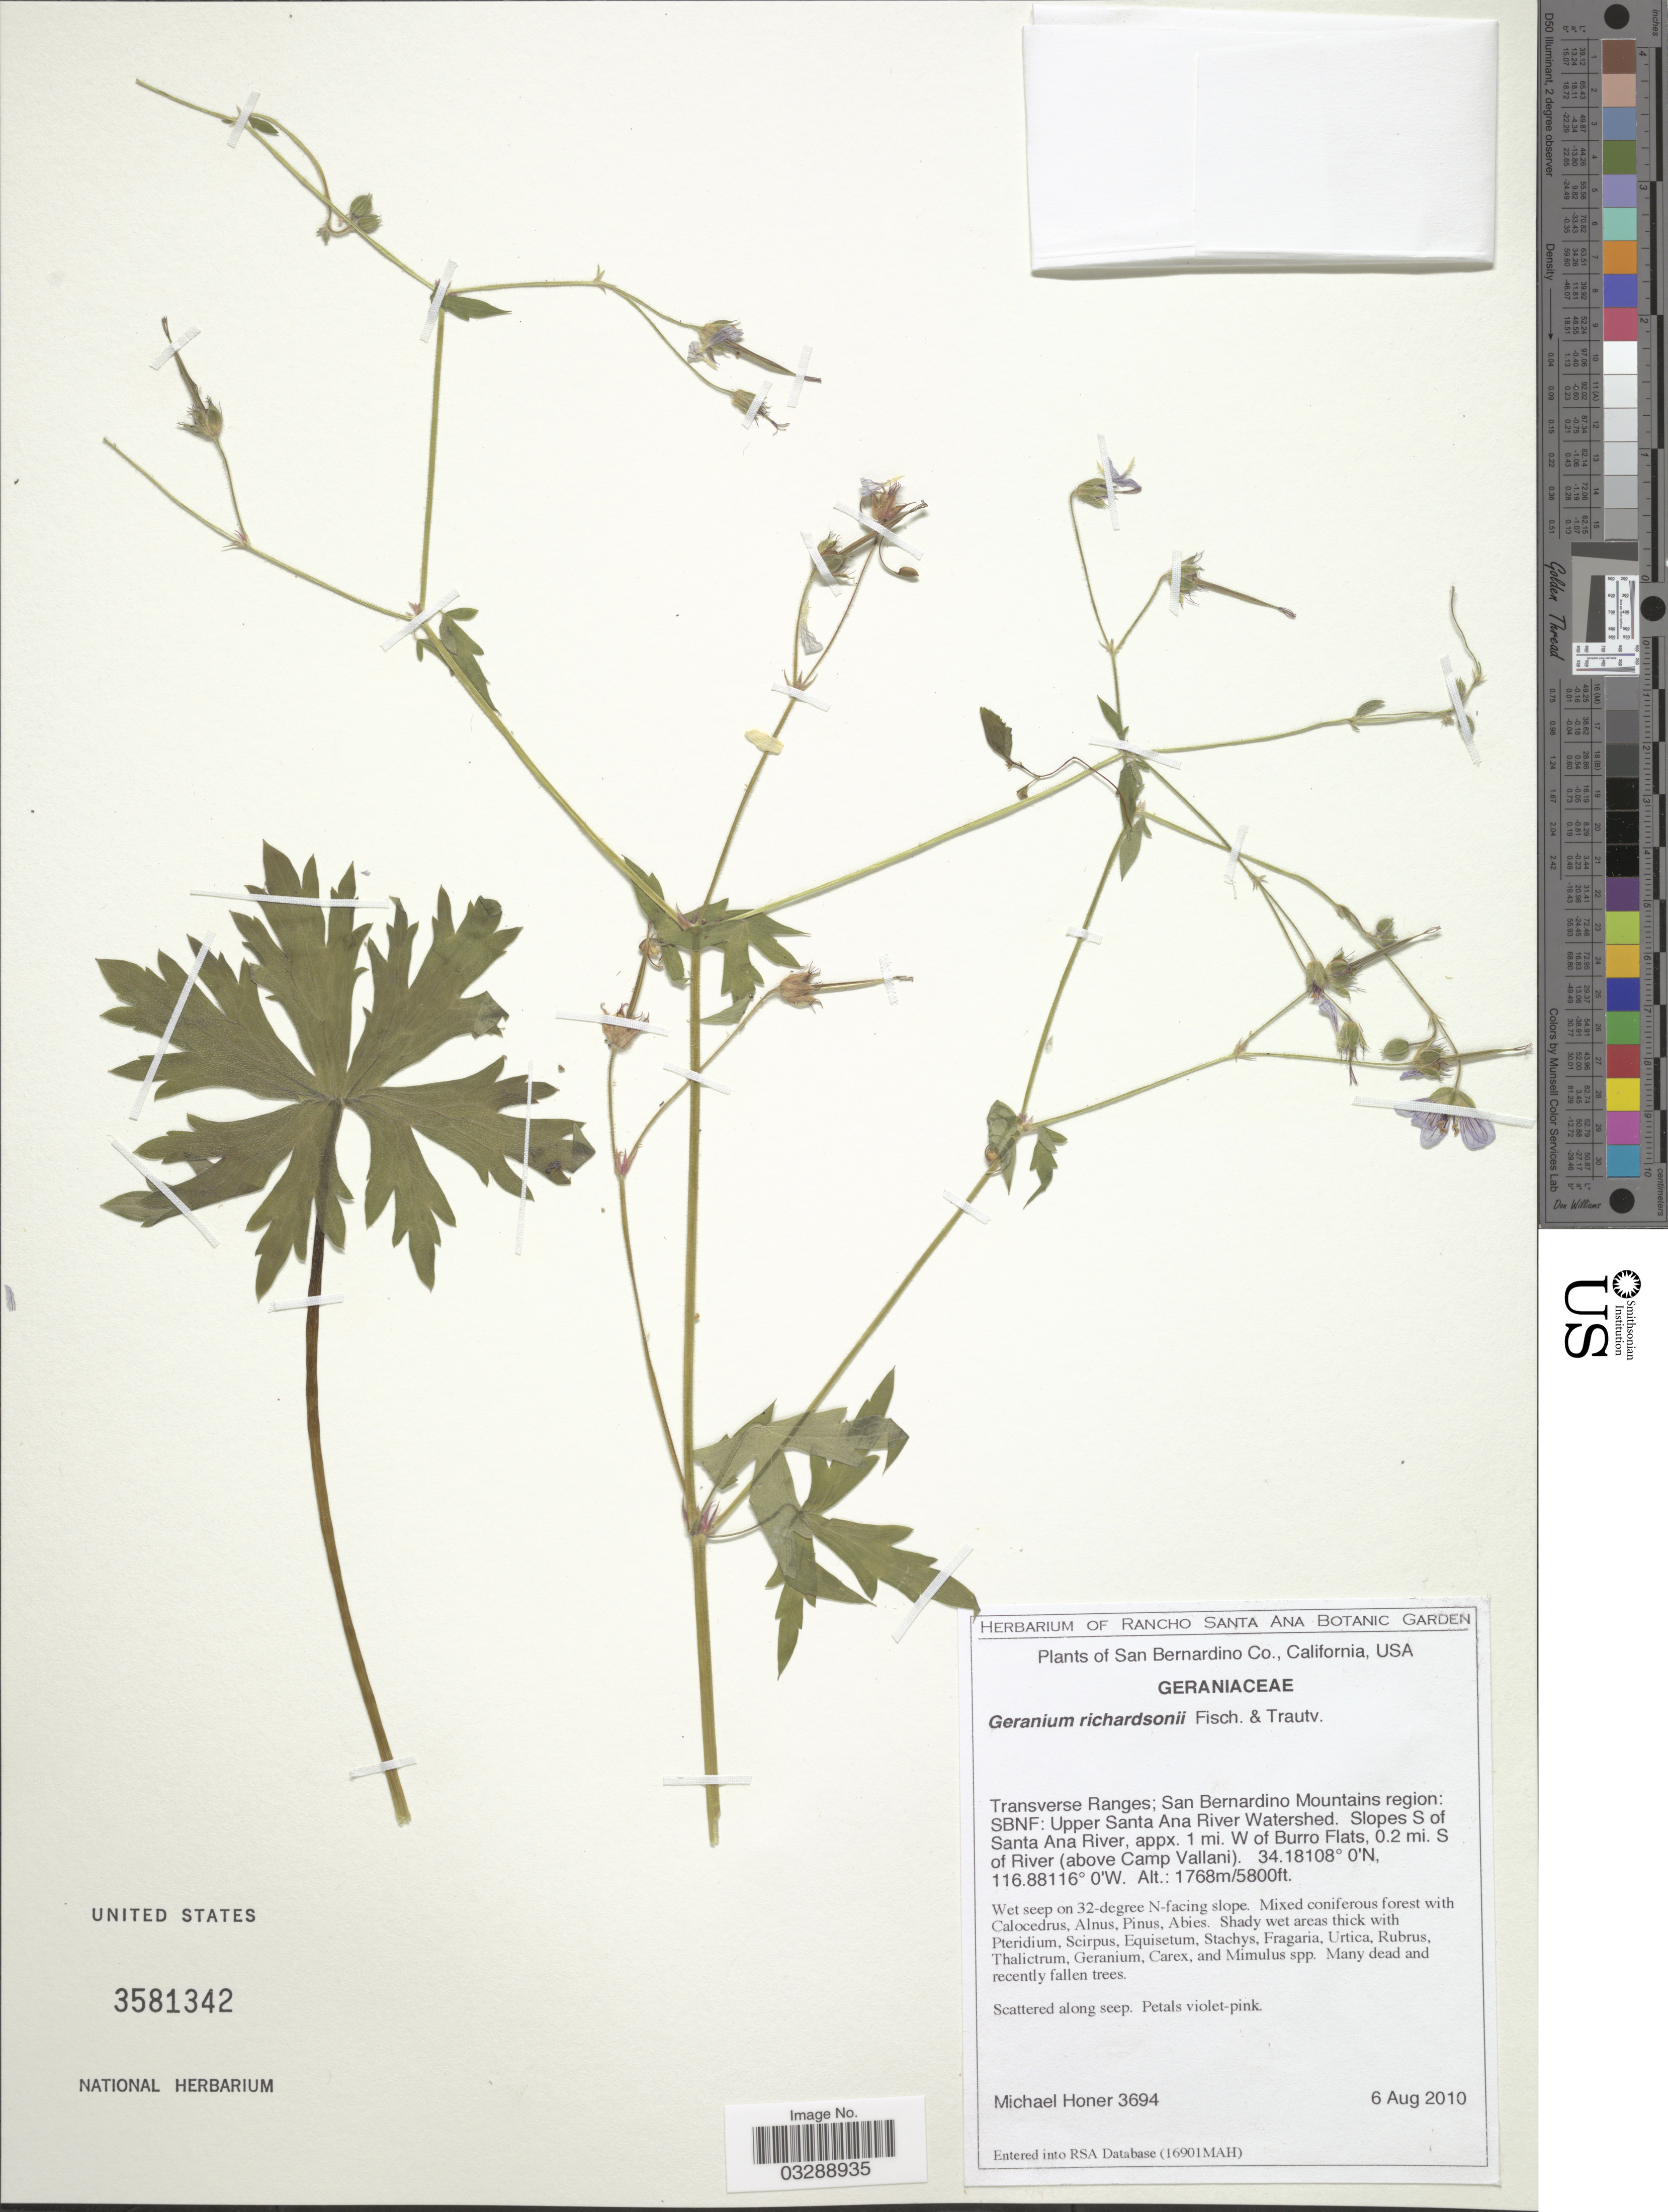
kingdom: Plantae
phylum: Tracheophyta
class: Magnoliopsida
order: Geraniales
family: Geraniaceae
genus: Geranium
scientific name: Geranium richardsonii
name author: Fisch. & Trautv.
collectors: M. Höner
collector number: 3694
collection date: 2010-08-06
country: United States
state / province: California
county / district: San Bernardino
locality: San Bernardino Co. Transverse Ranges; San Bernardino Mountains region: SBNF: Upper Santa Ana River Watershed. Slopes S of Santa Ana River, appx. 1 mi. W of Burro Flats, 0.2 mi. S of River (above Camp Vallani).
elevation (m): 1768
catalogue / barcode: US 3581342